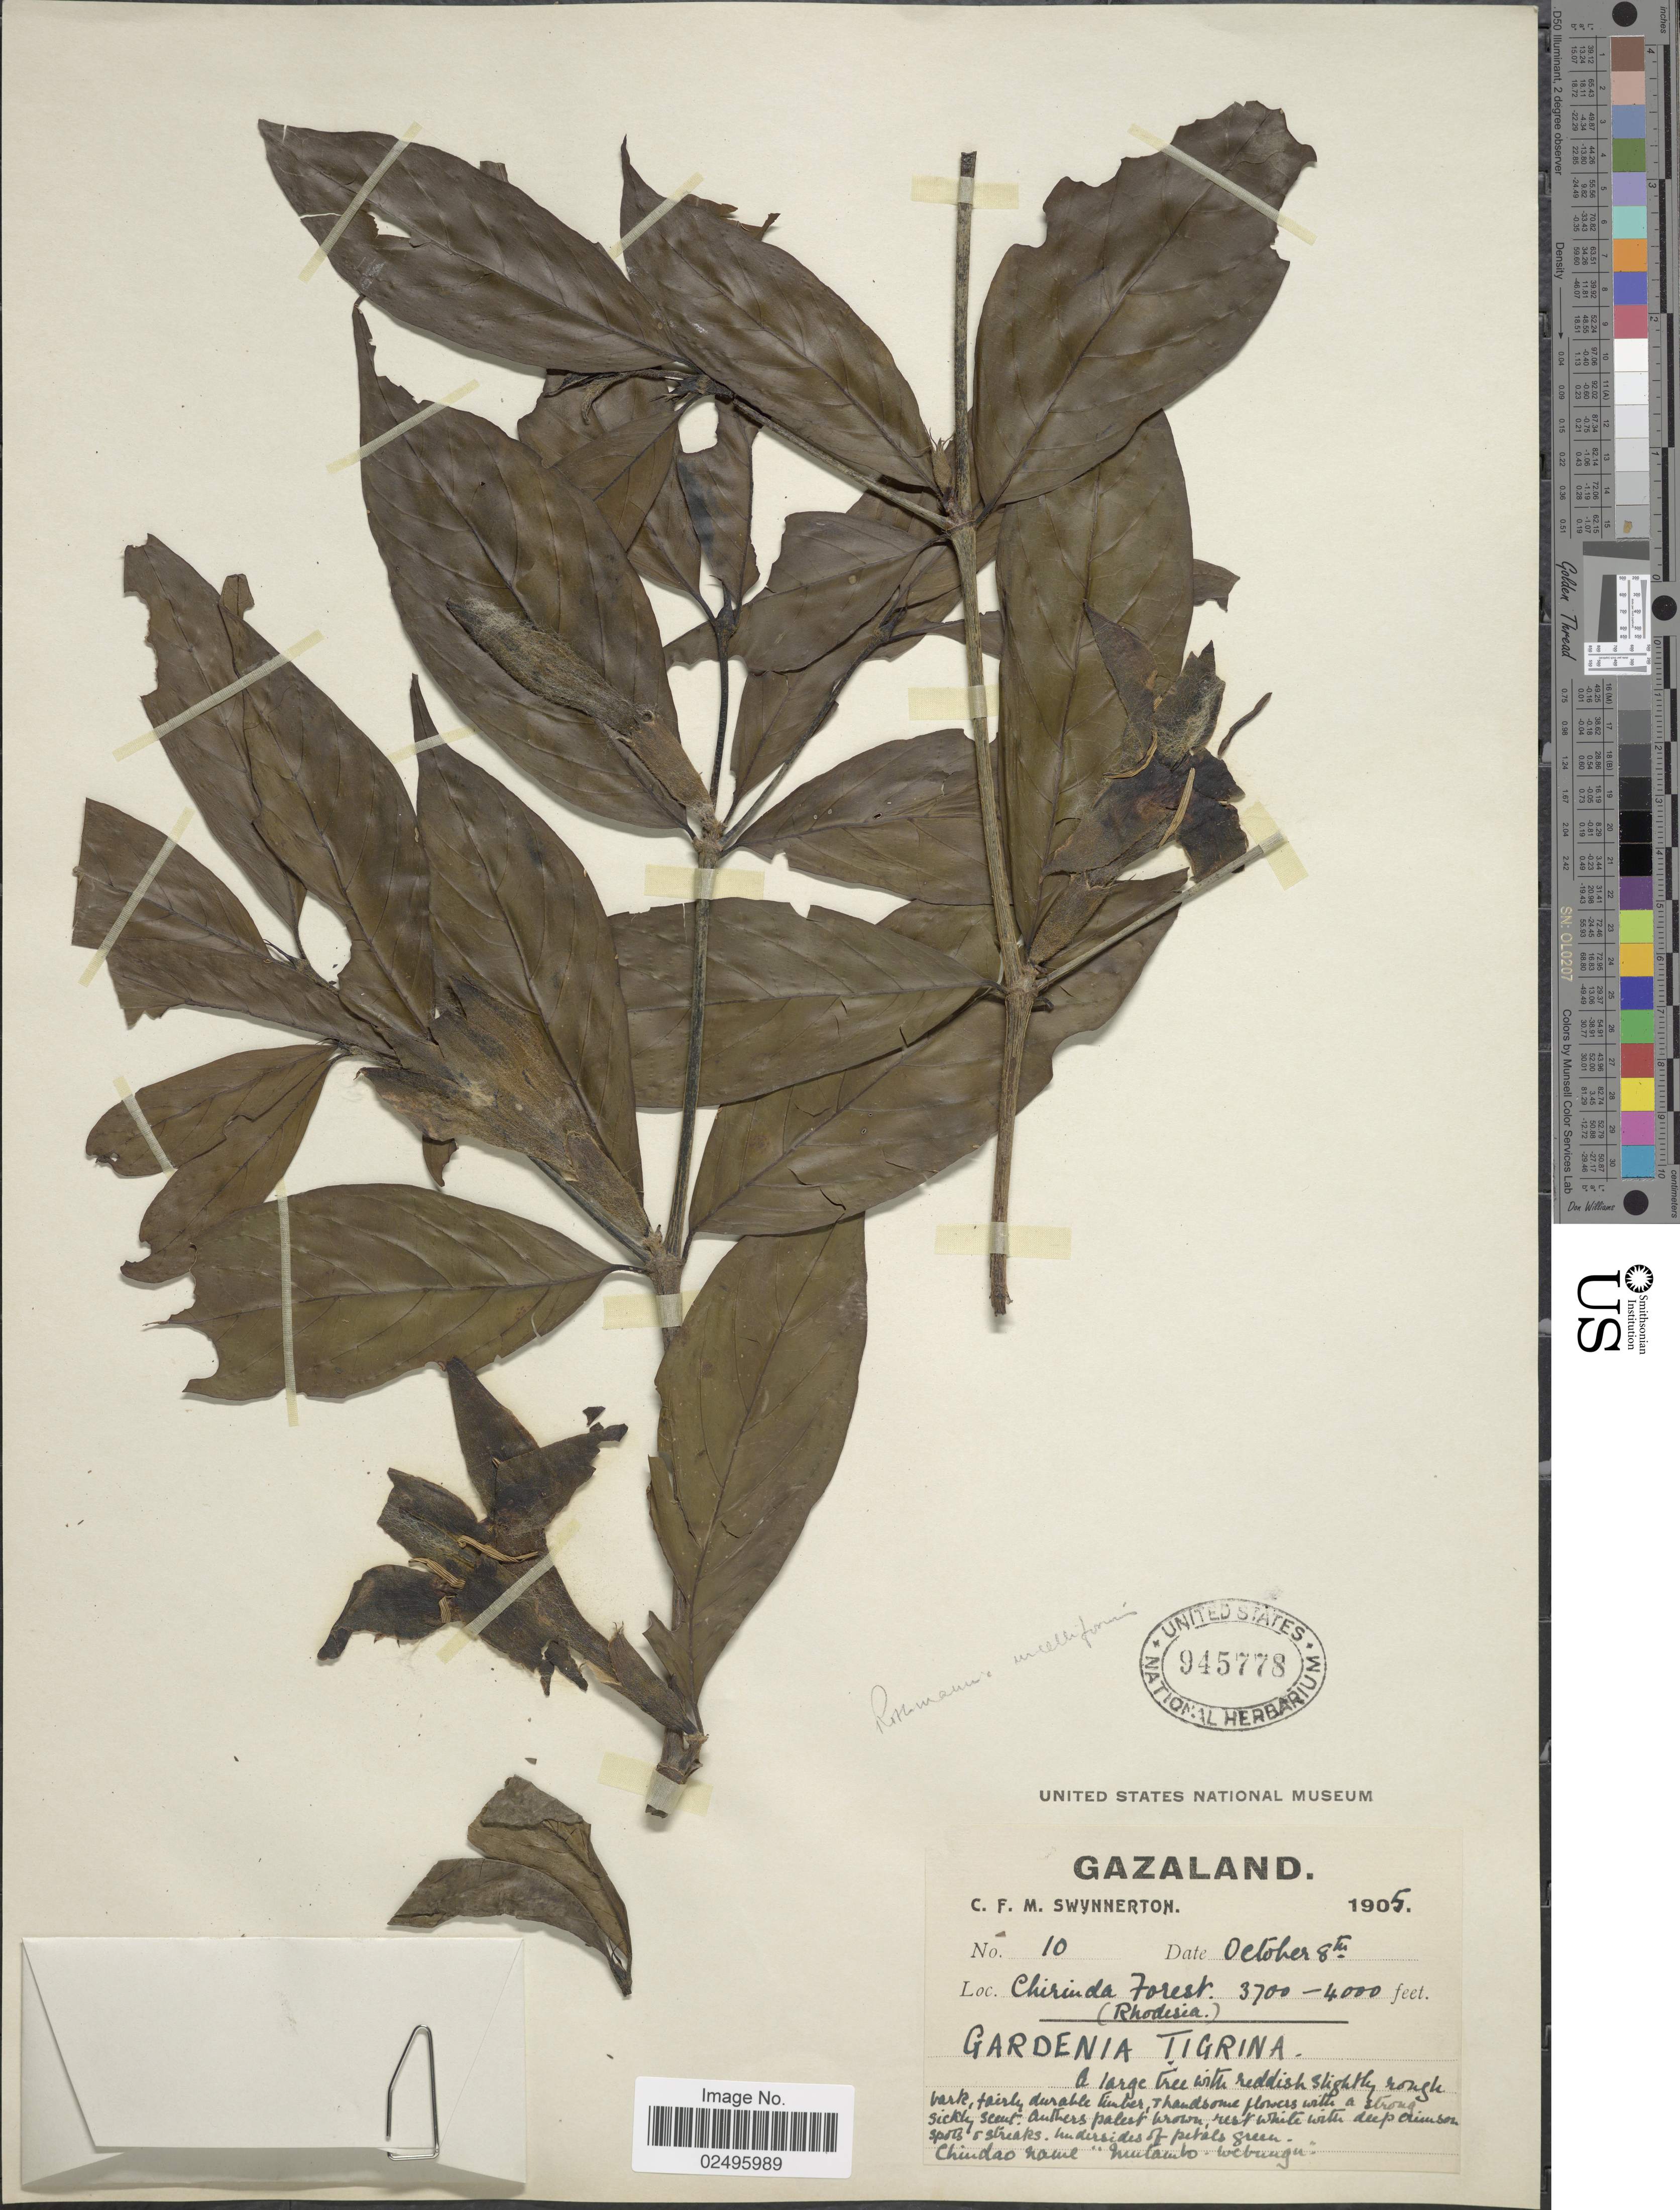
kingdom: Plantae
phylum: Tracheophyta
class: Magnoliopsida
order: Gentianales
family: Rubiaceae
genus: Rothmannia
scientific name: Rothmannia urcelliformis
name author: (Hiern) Bullock ex Robyns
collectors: C. Swynnerton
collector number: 10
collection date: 1905-10-08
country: Zimbabwe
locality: Gazaland, Chirinda Forest (Rhodesia)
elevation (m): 1128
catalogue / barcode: US 945778